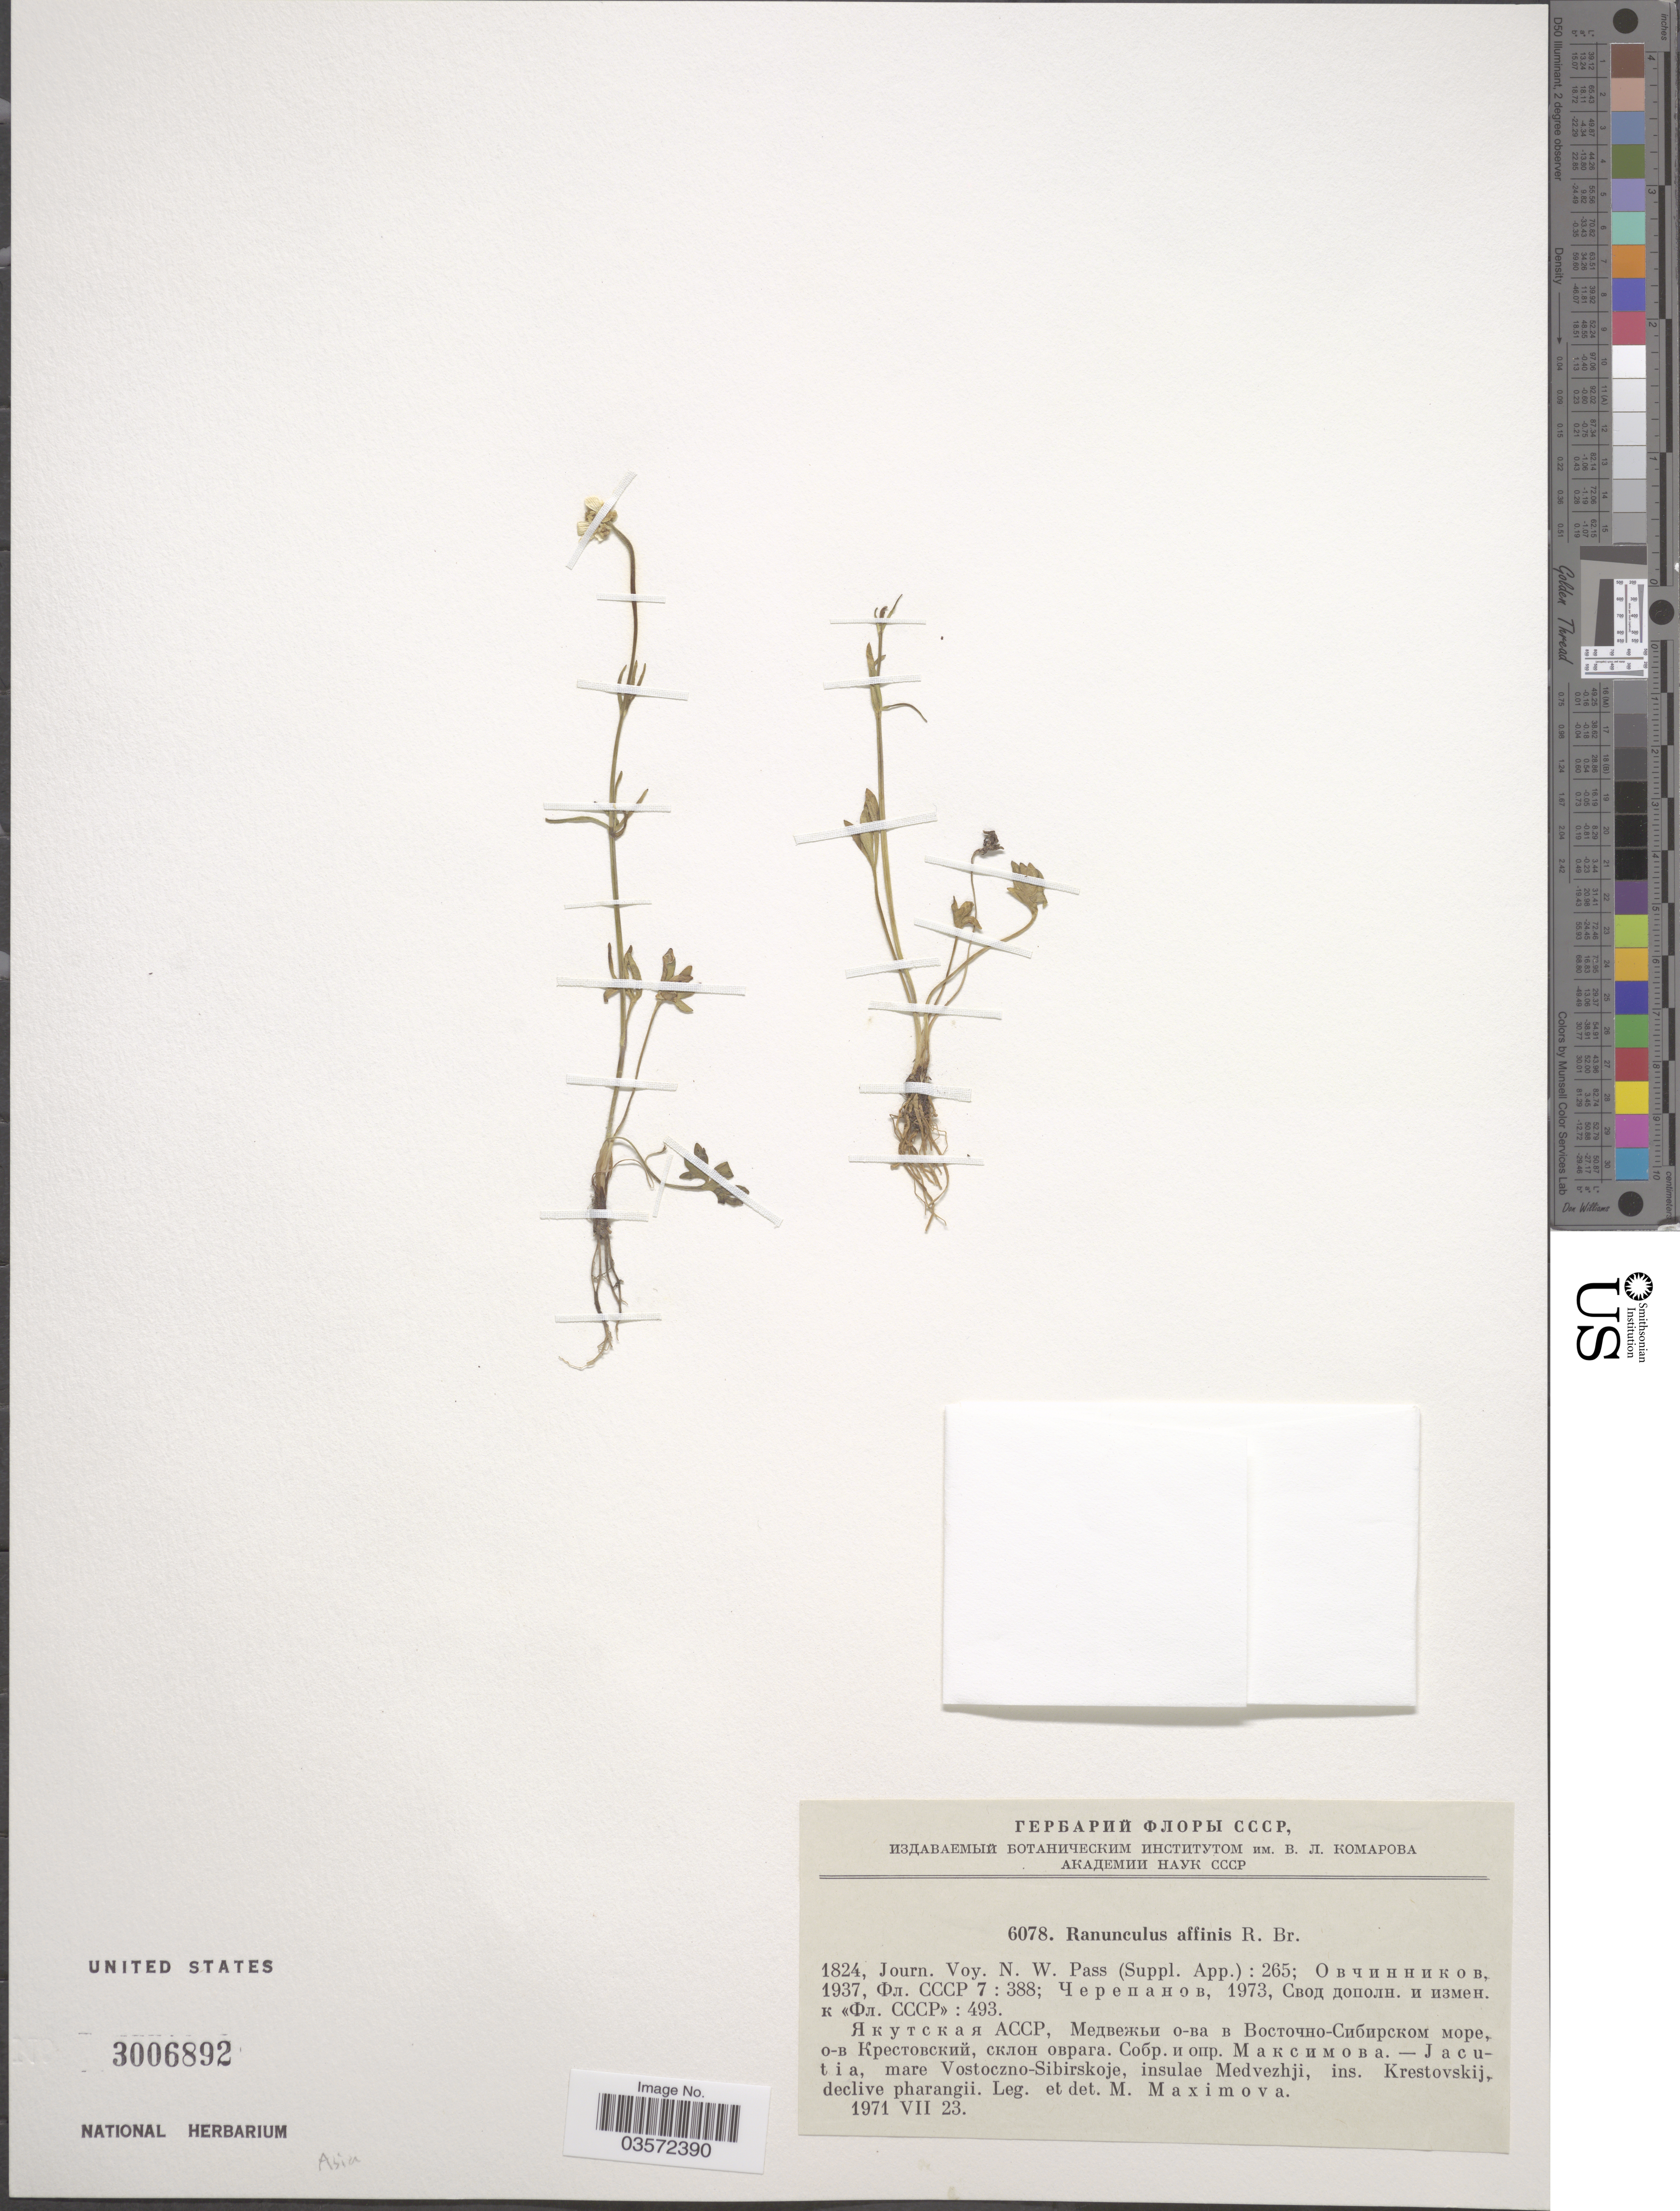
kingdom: Plantae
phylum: Tracheophyta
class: Magnoliopsida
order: Ranunculales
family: Ranunculaceae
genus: Ranunculus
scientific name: Ranunculus affinis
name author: R. Br.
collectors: M. Maximova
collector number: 6078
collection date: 1971-07-23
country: Russian Federation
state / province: Sakha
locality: Jacutia, mare Vostoczno - Sibirskoje, insulæ Medvezhji, ins. Krestovskij declive pharangii.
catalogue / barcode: US 3006892